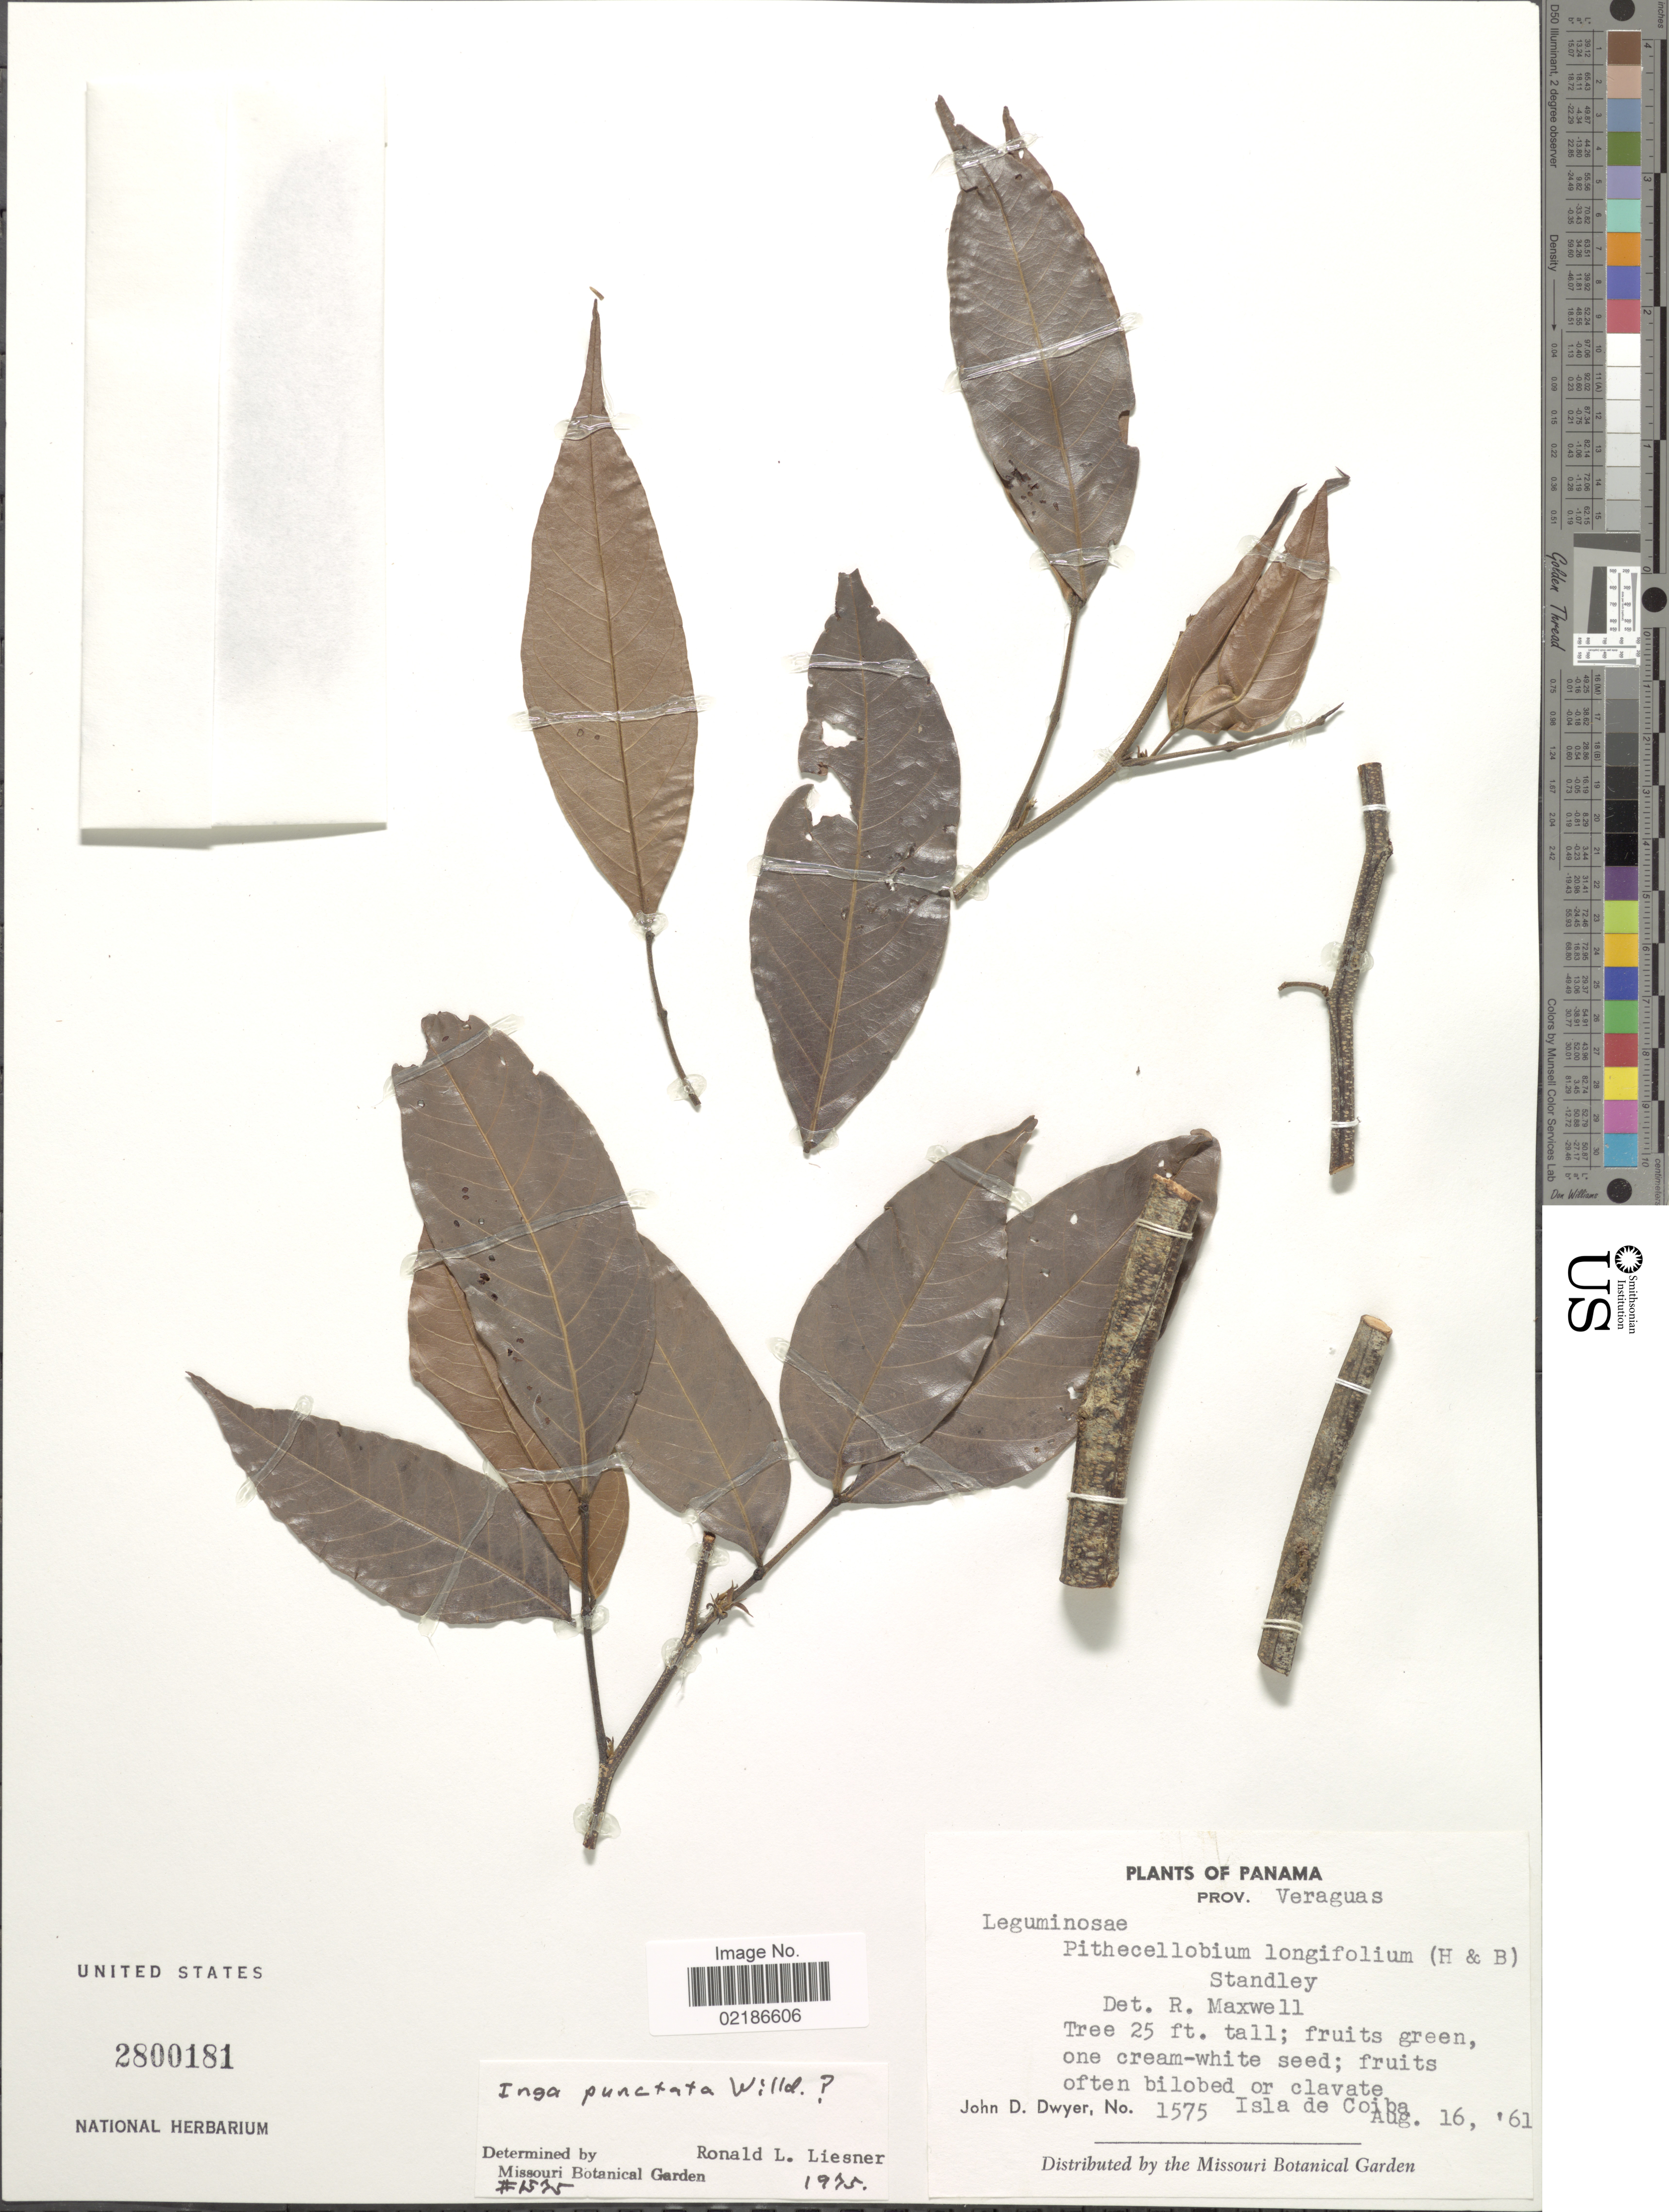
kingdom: Plantae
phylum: Tracheophyta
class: Magnoliopsida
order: Fabales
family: Fabaceae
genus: Inga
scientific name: Inga punctata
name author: Willd.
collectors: J. D. Dwyer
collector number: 1575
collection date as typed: Transcribed d/m/y: 16/8/61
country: Panama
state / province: Veraguas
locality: Isla de Coiba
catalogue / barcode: US 2800181